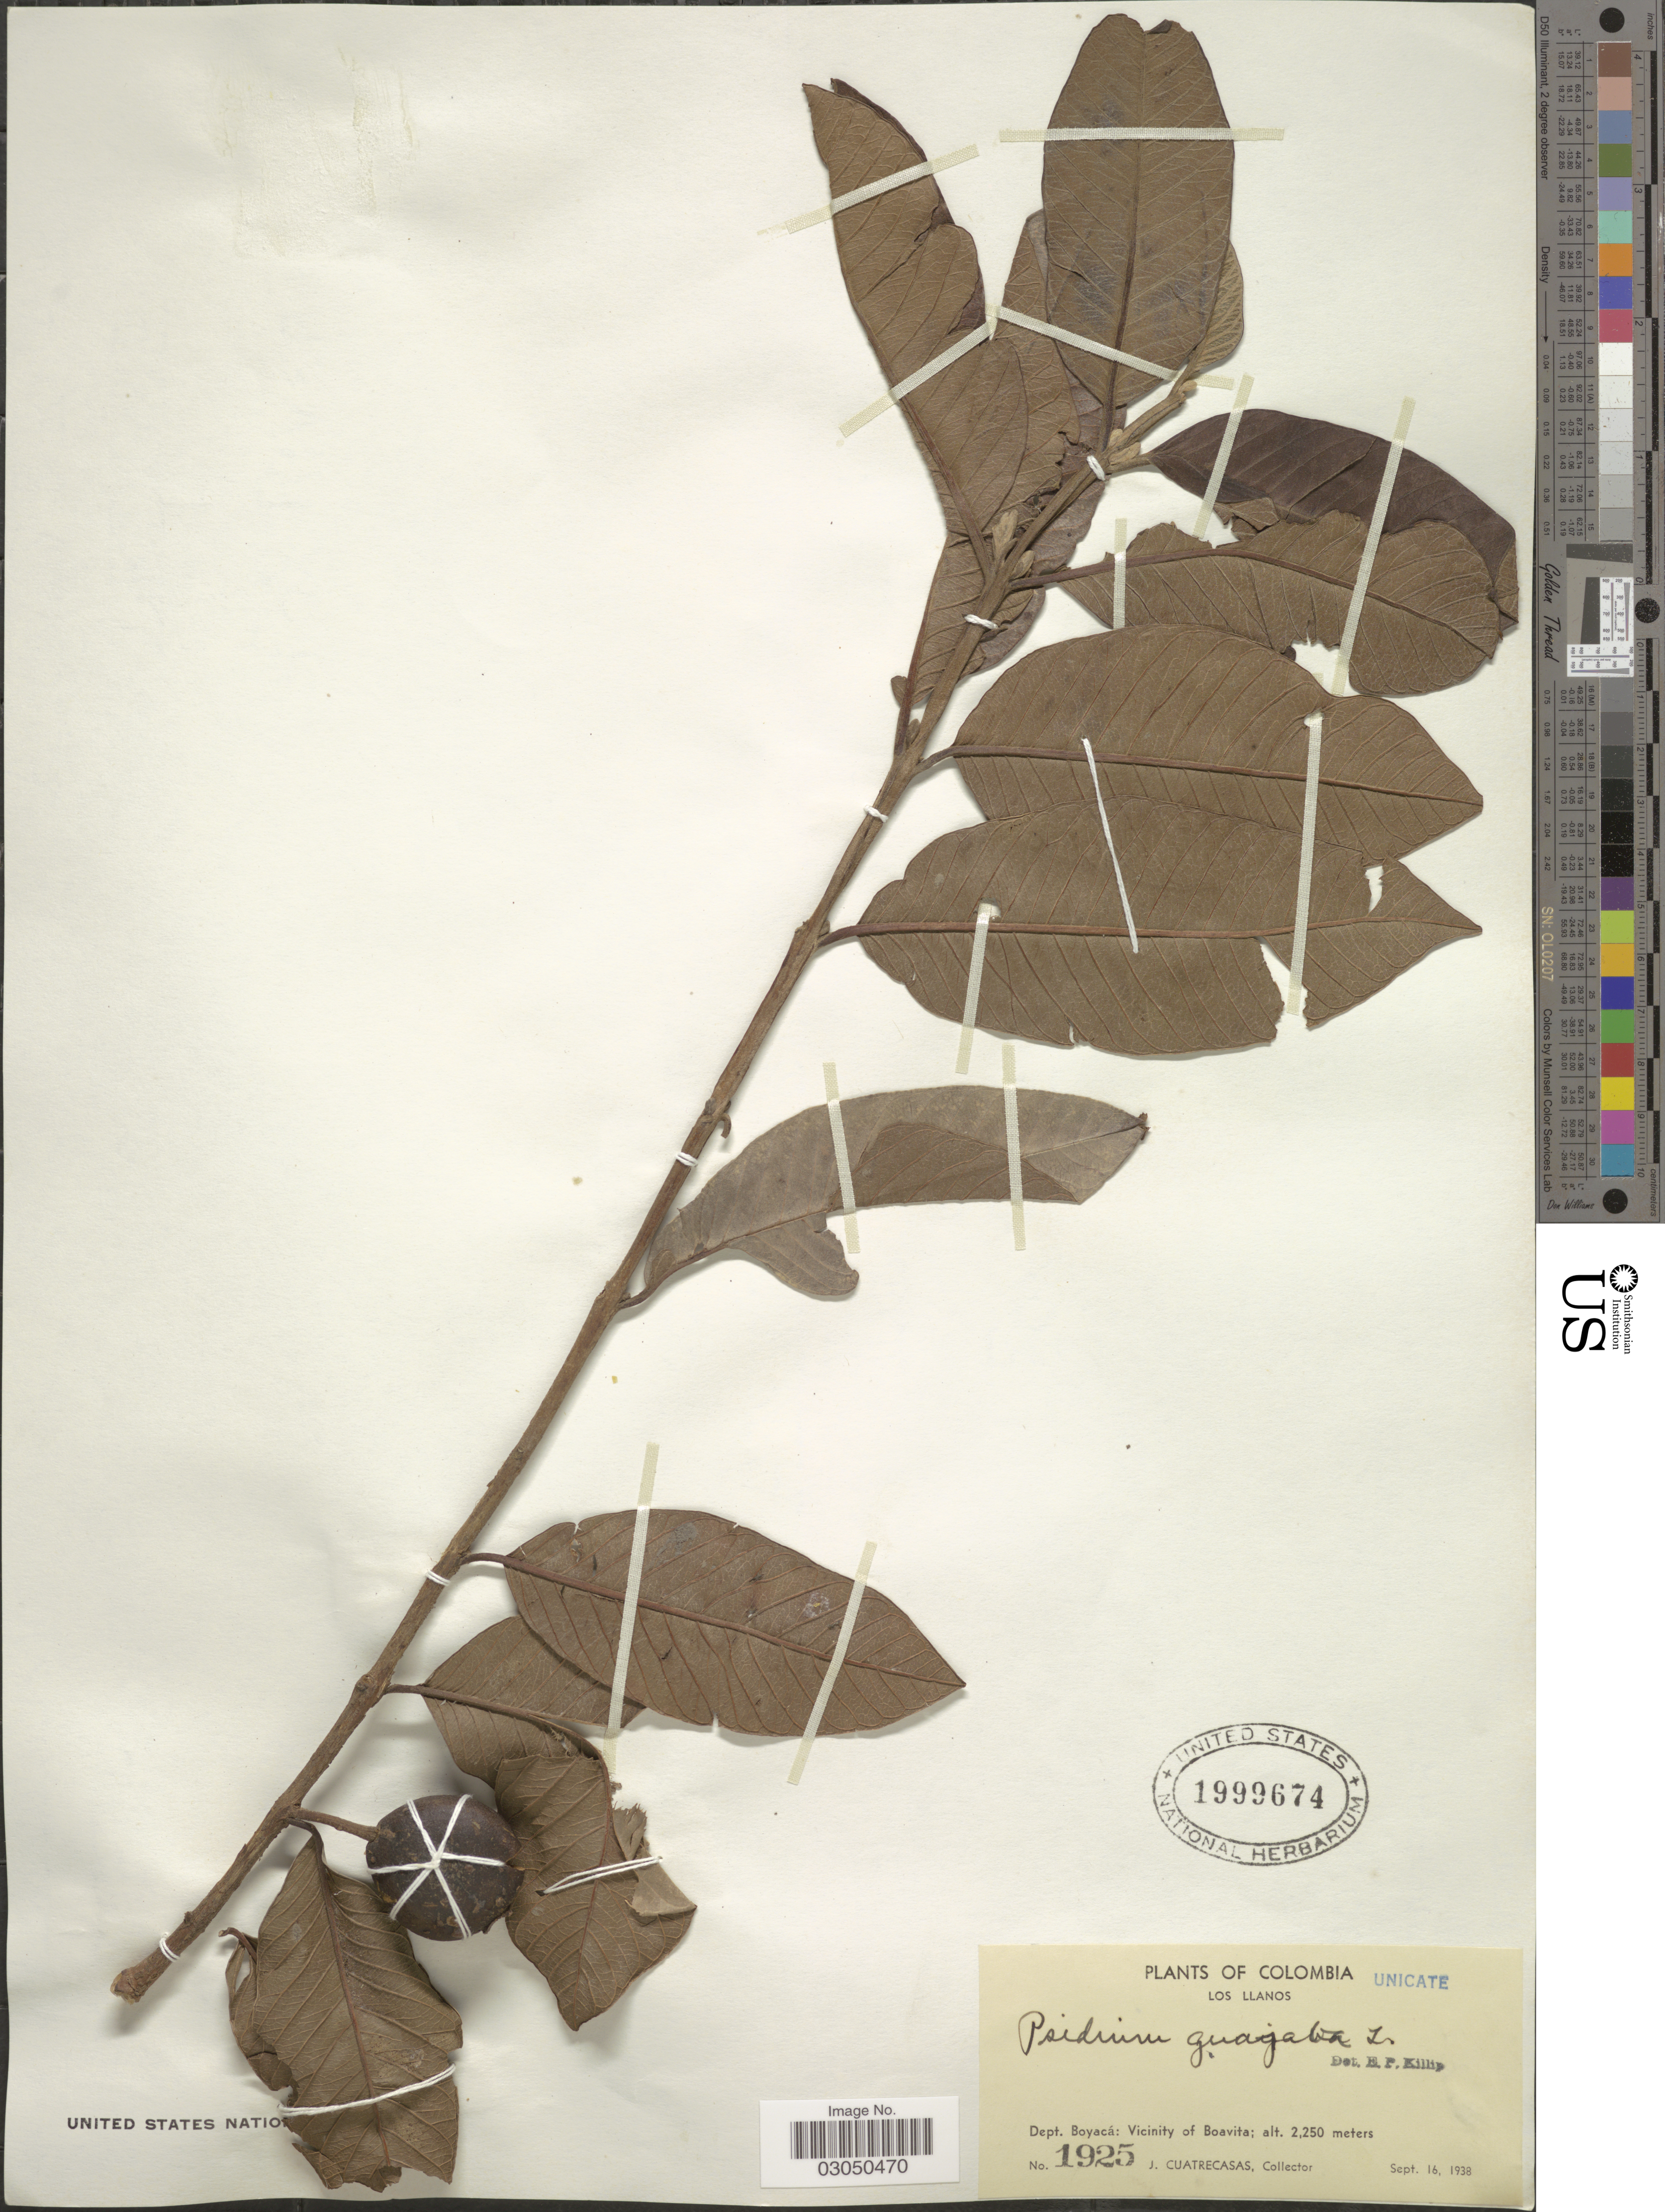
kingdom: Plantae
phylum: Tracheophyta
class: Magnoliopsida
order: Myrtales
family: Myrtaceae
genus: Psidium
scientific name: Psidium guajava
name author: L.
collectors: J. Cuatrecasas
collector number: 1925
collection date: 1938-09-16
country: Colombia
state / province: Boyacá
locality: Dept. Boyacá: Vicinity of Boavita.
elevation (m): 2250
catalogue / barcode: US 1999674